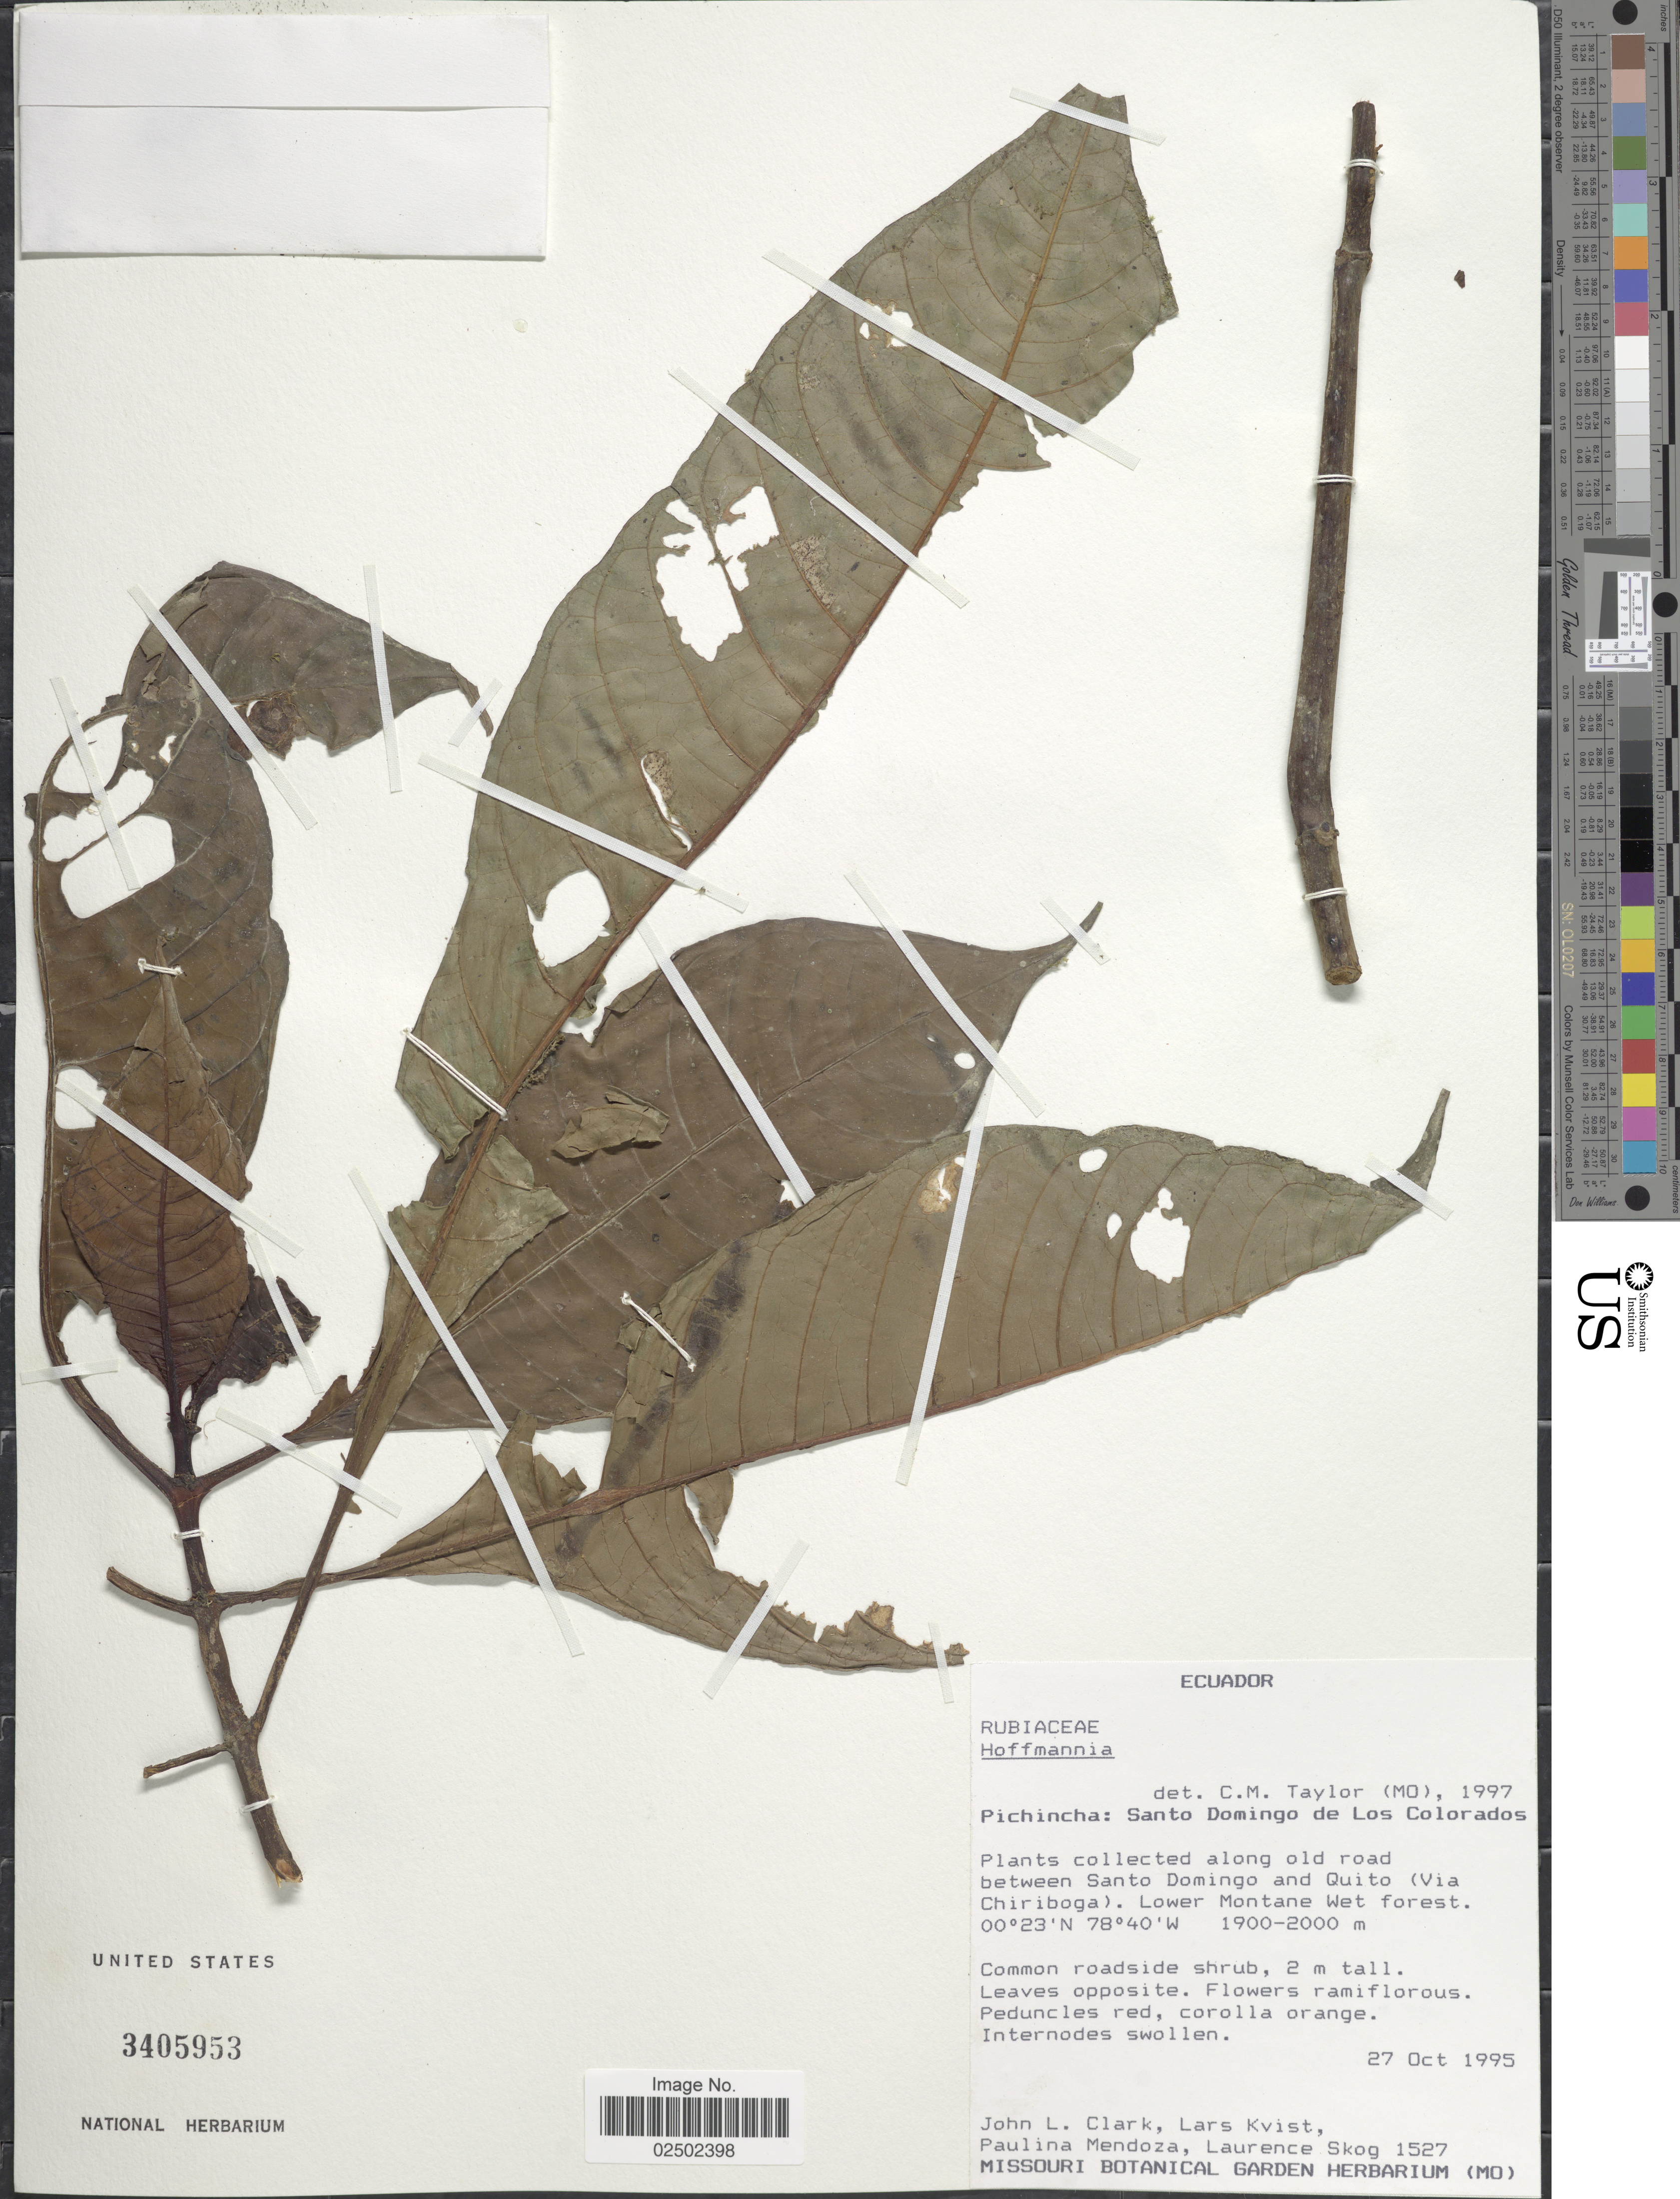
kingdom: Plantae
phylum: Tracheophyta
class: Magnoliopsida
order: Gentianales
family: Rubiaceae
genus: Hoffmannia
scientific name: Hoffmannia sp.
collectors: J. L. Clark, L. P. Kvist, P. Mendoza & L. E. Skog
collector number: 1527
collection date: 1995-10-27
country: Ecuador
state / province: Pichincha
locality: Santo Domingo de Los Colorados. Along old road between Santo Domingo and Quito (Via Chiriboga).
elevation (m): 1900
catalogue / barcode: US 3405953